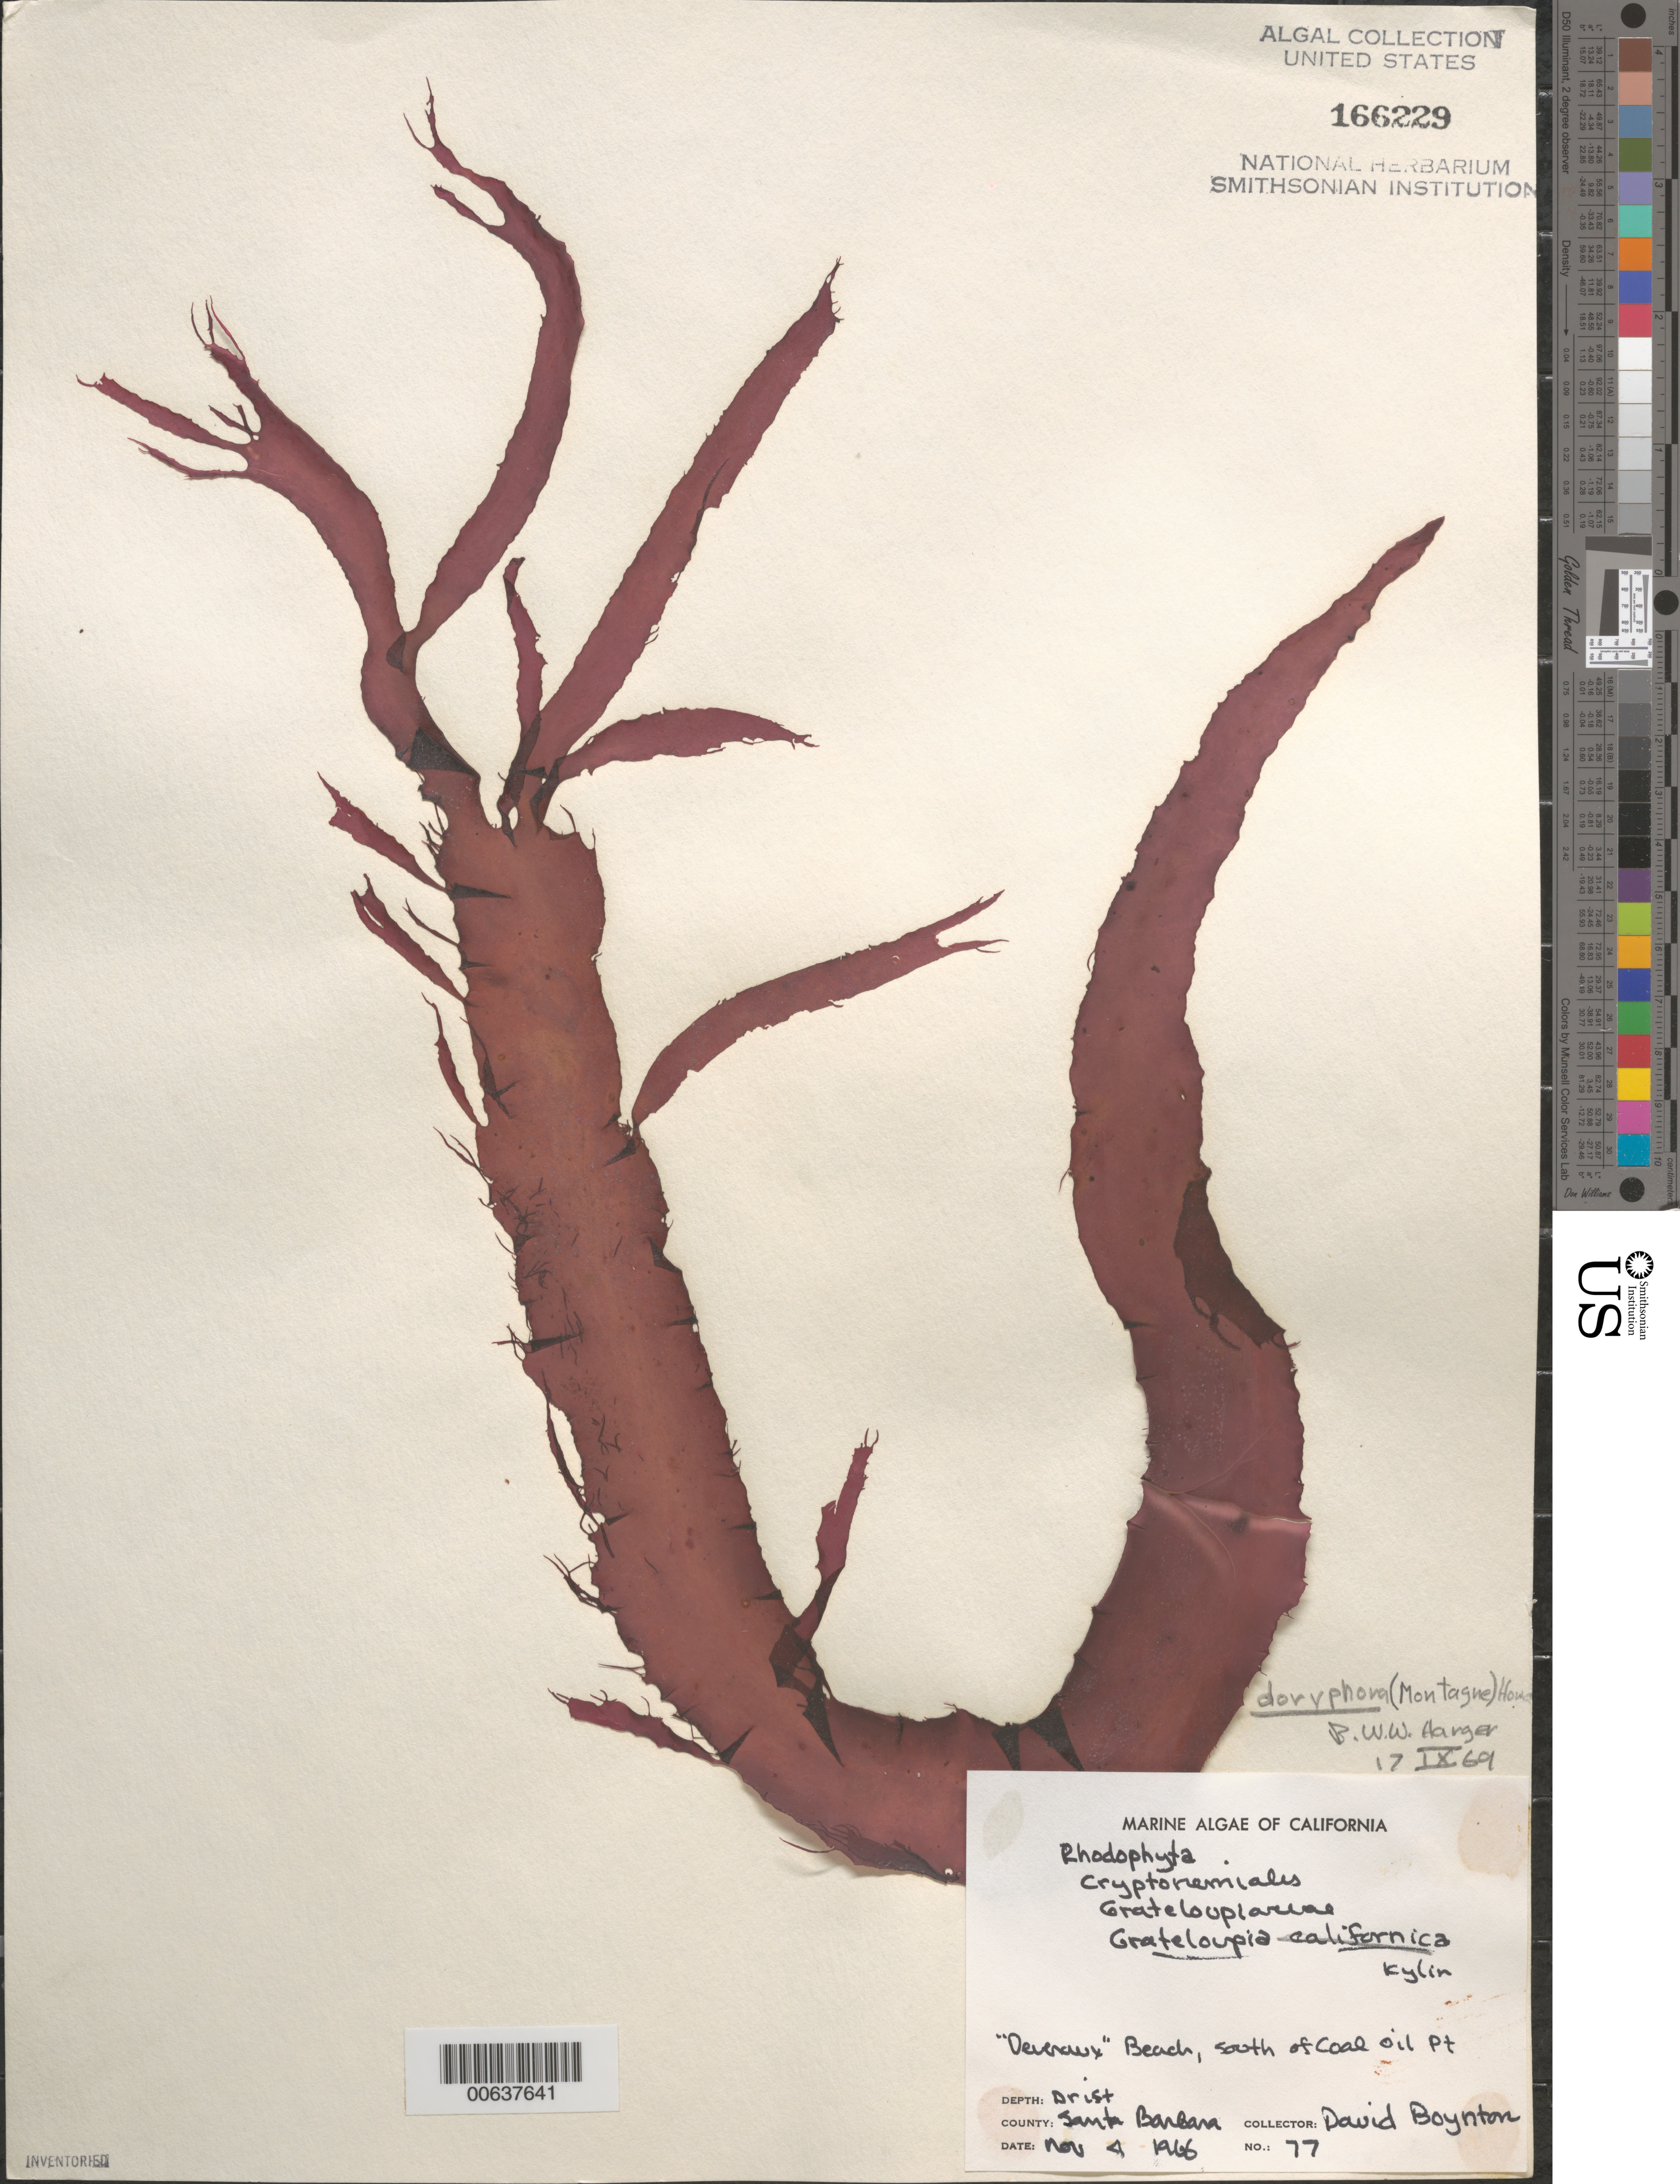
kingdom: Plantae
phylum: Rhodophyta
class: Florideophyceae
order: Halymeniales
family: Halymeniaceae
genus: Grateloupia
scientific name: Grateloupia doryphora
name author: (Mont.) Howe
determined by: Harger, B. W. W.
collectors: D. Boynton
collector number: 77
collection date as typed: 04 Nov 1966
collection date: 1966-11-04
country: United States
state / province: California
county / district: Santa Barbara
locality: Devereux Beach, south of Coal Oil Point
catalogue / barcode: US 166229